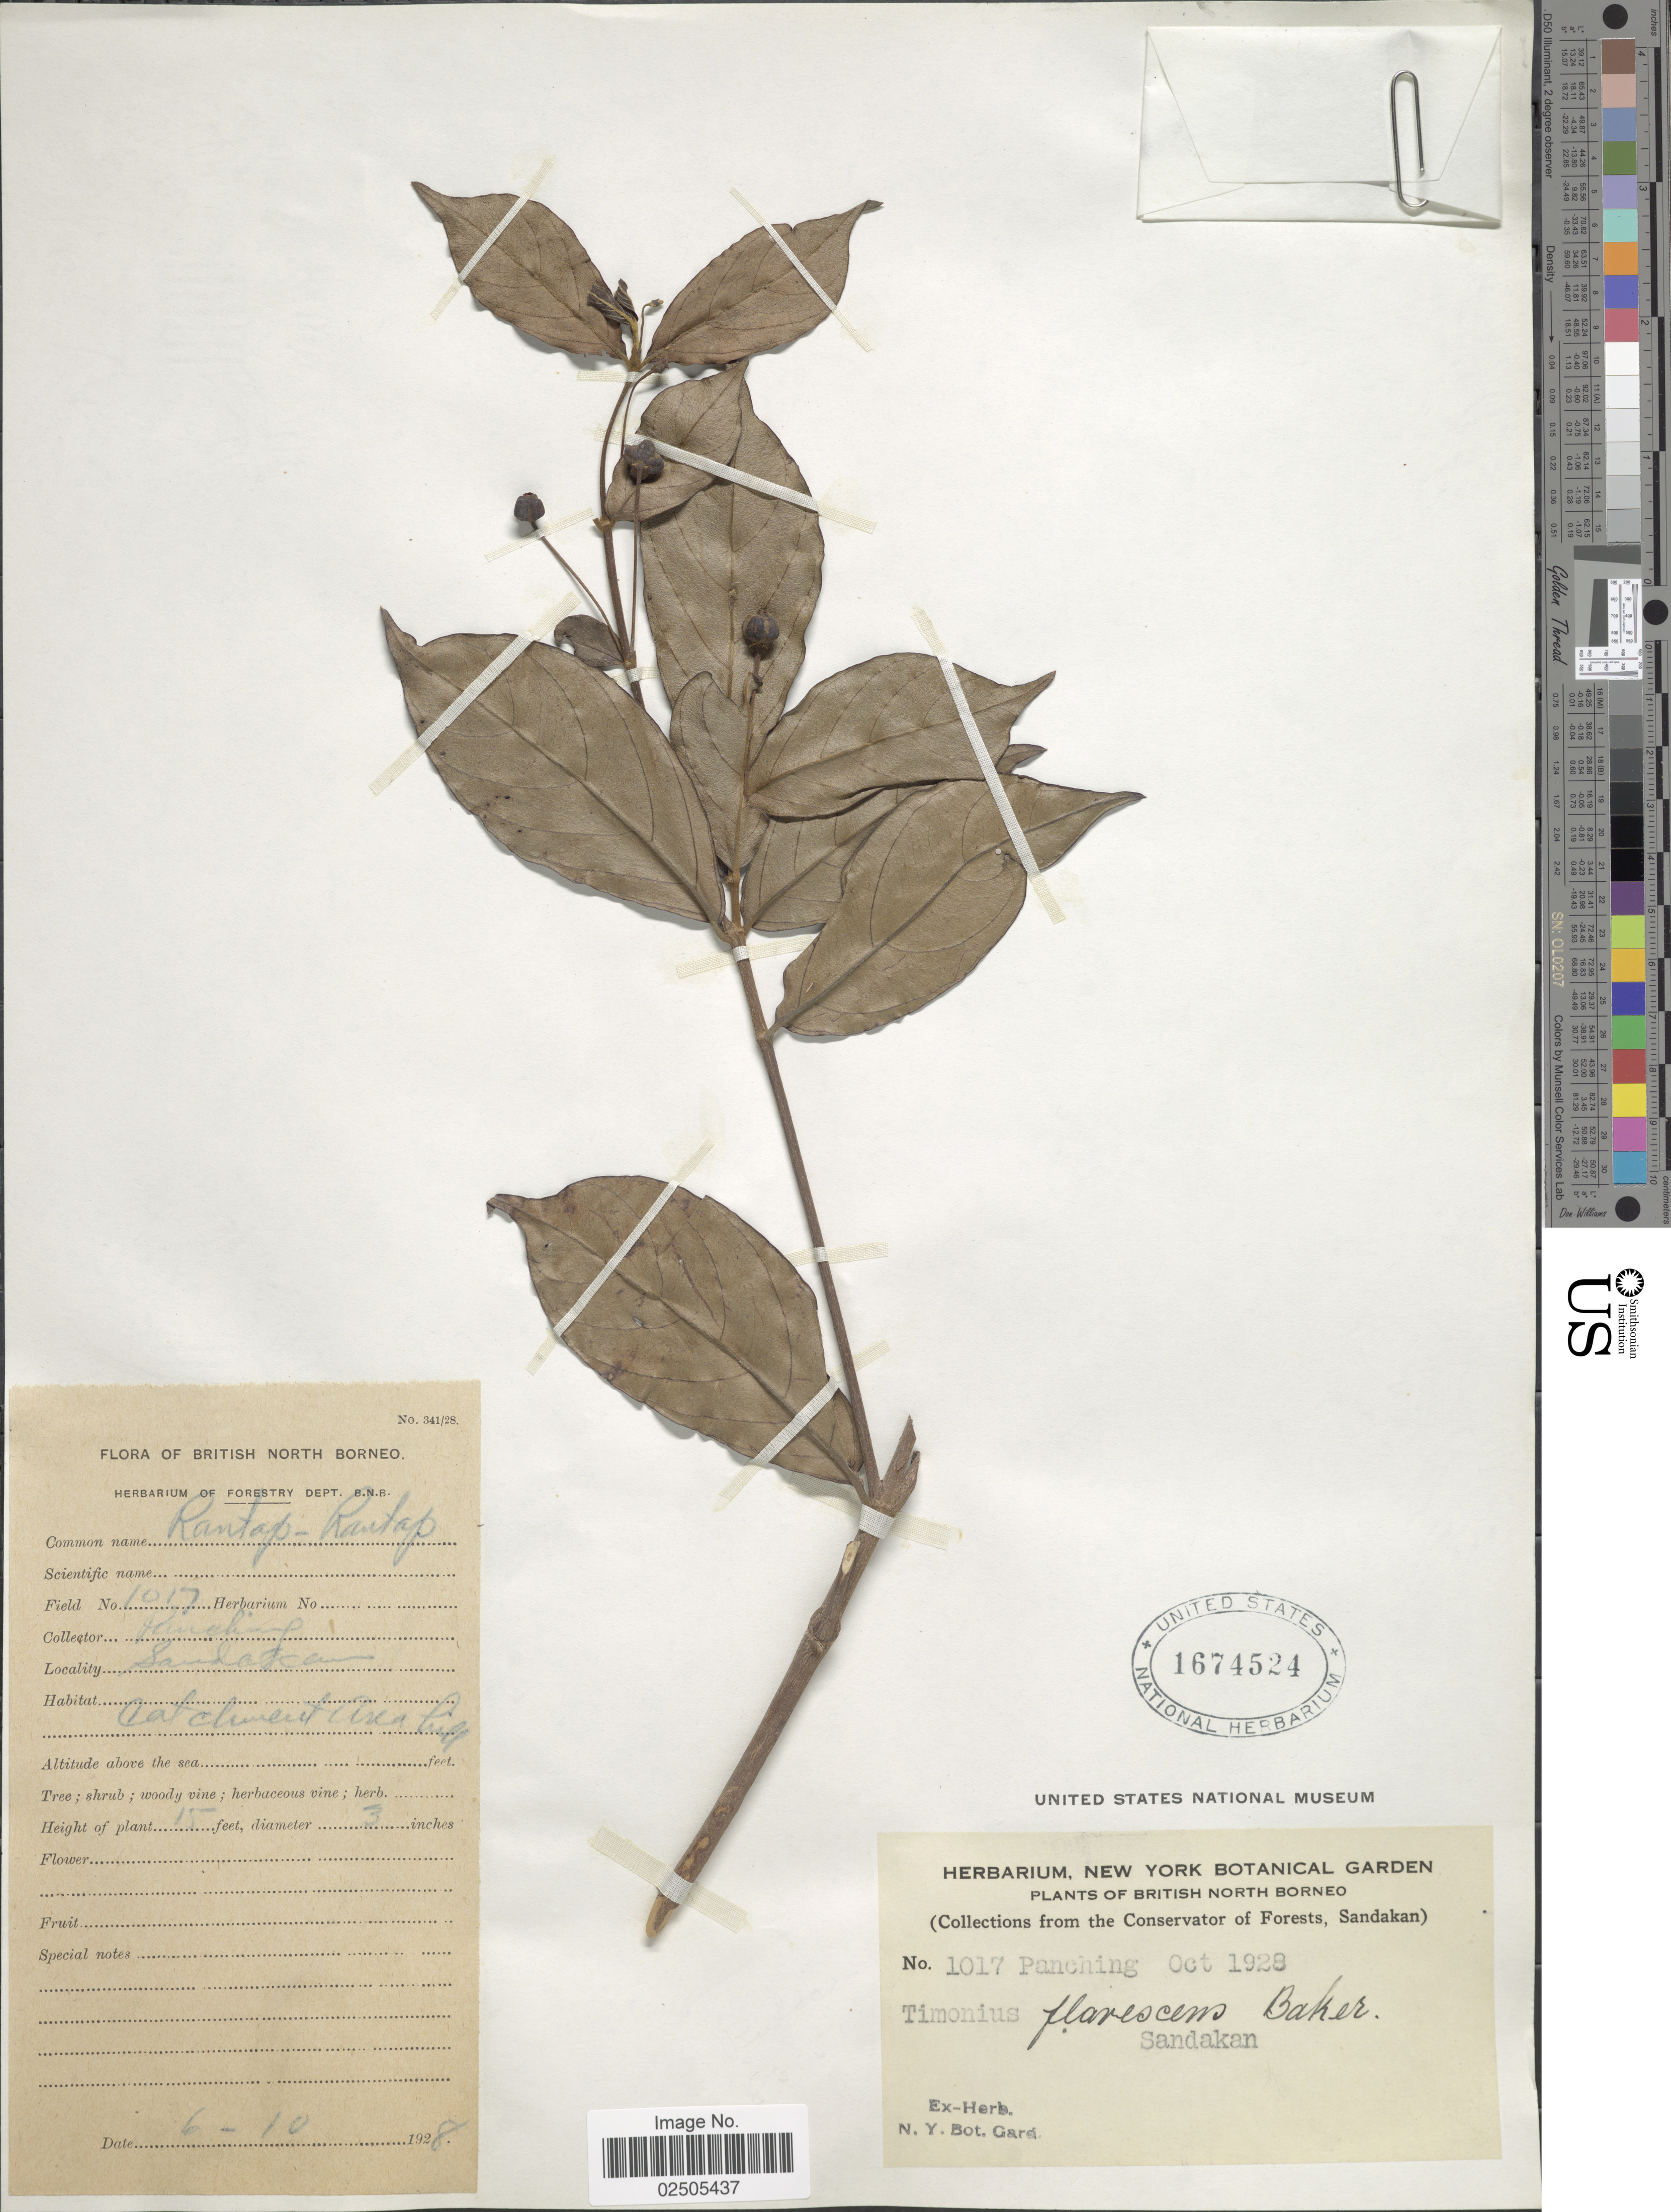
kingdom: Plantae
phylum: Tracheophyta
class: Magnoliopsida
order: Gentianales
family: Rubiaceae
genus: Timonius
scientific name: Timonius flavescens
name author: (Jack) Baker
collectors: Panching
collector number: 1017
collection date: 1928-10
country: Malaysia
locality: British North Borneo, Sandakan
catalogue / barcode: US 1674524